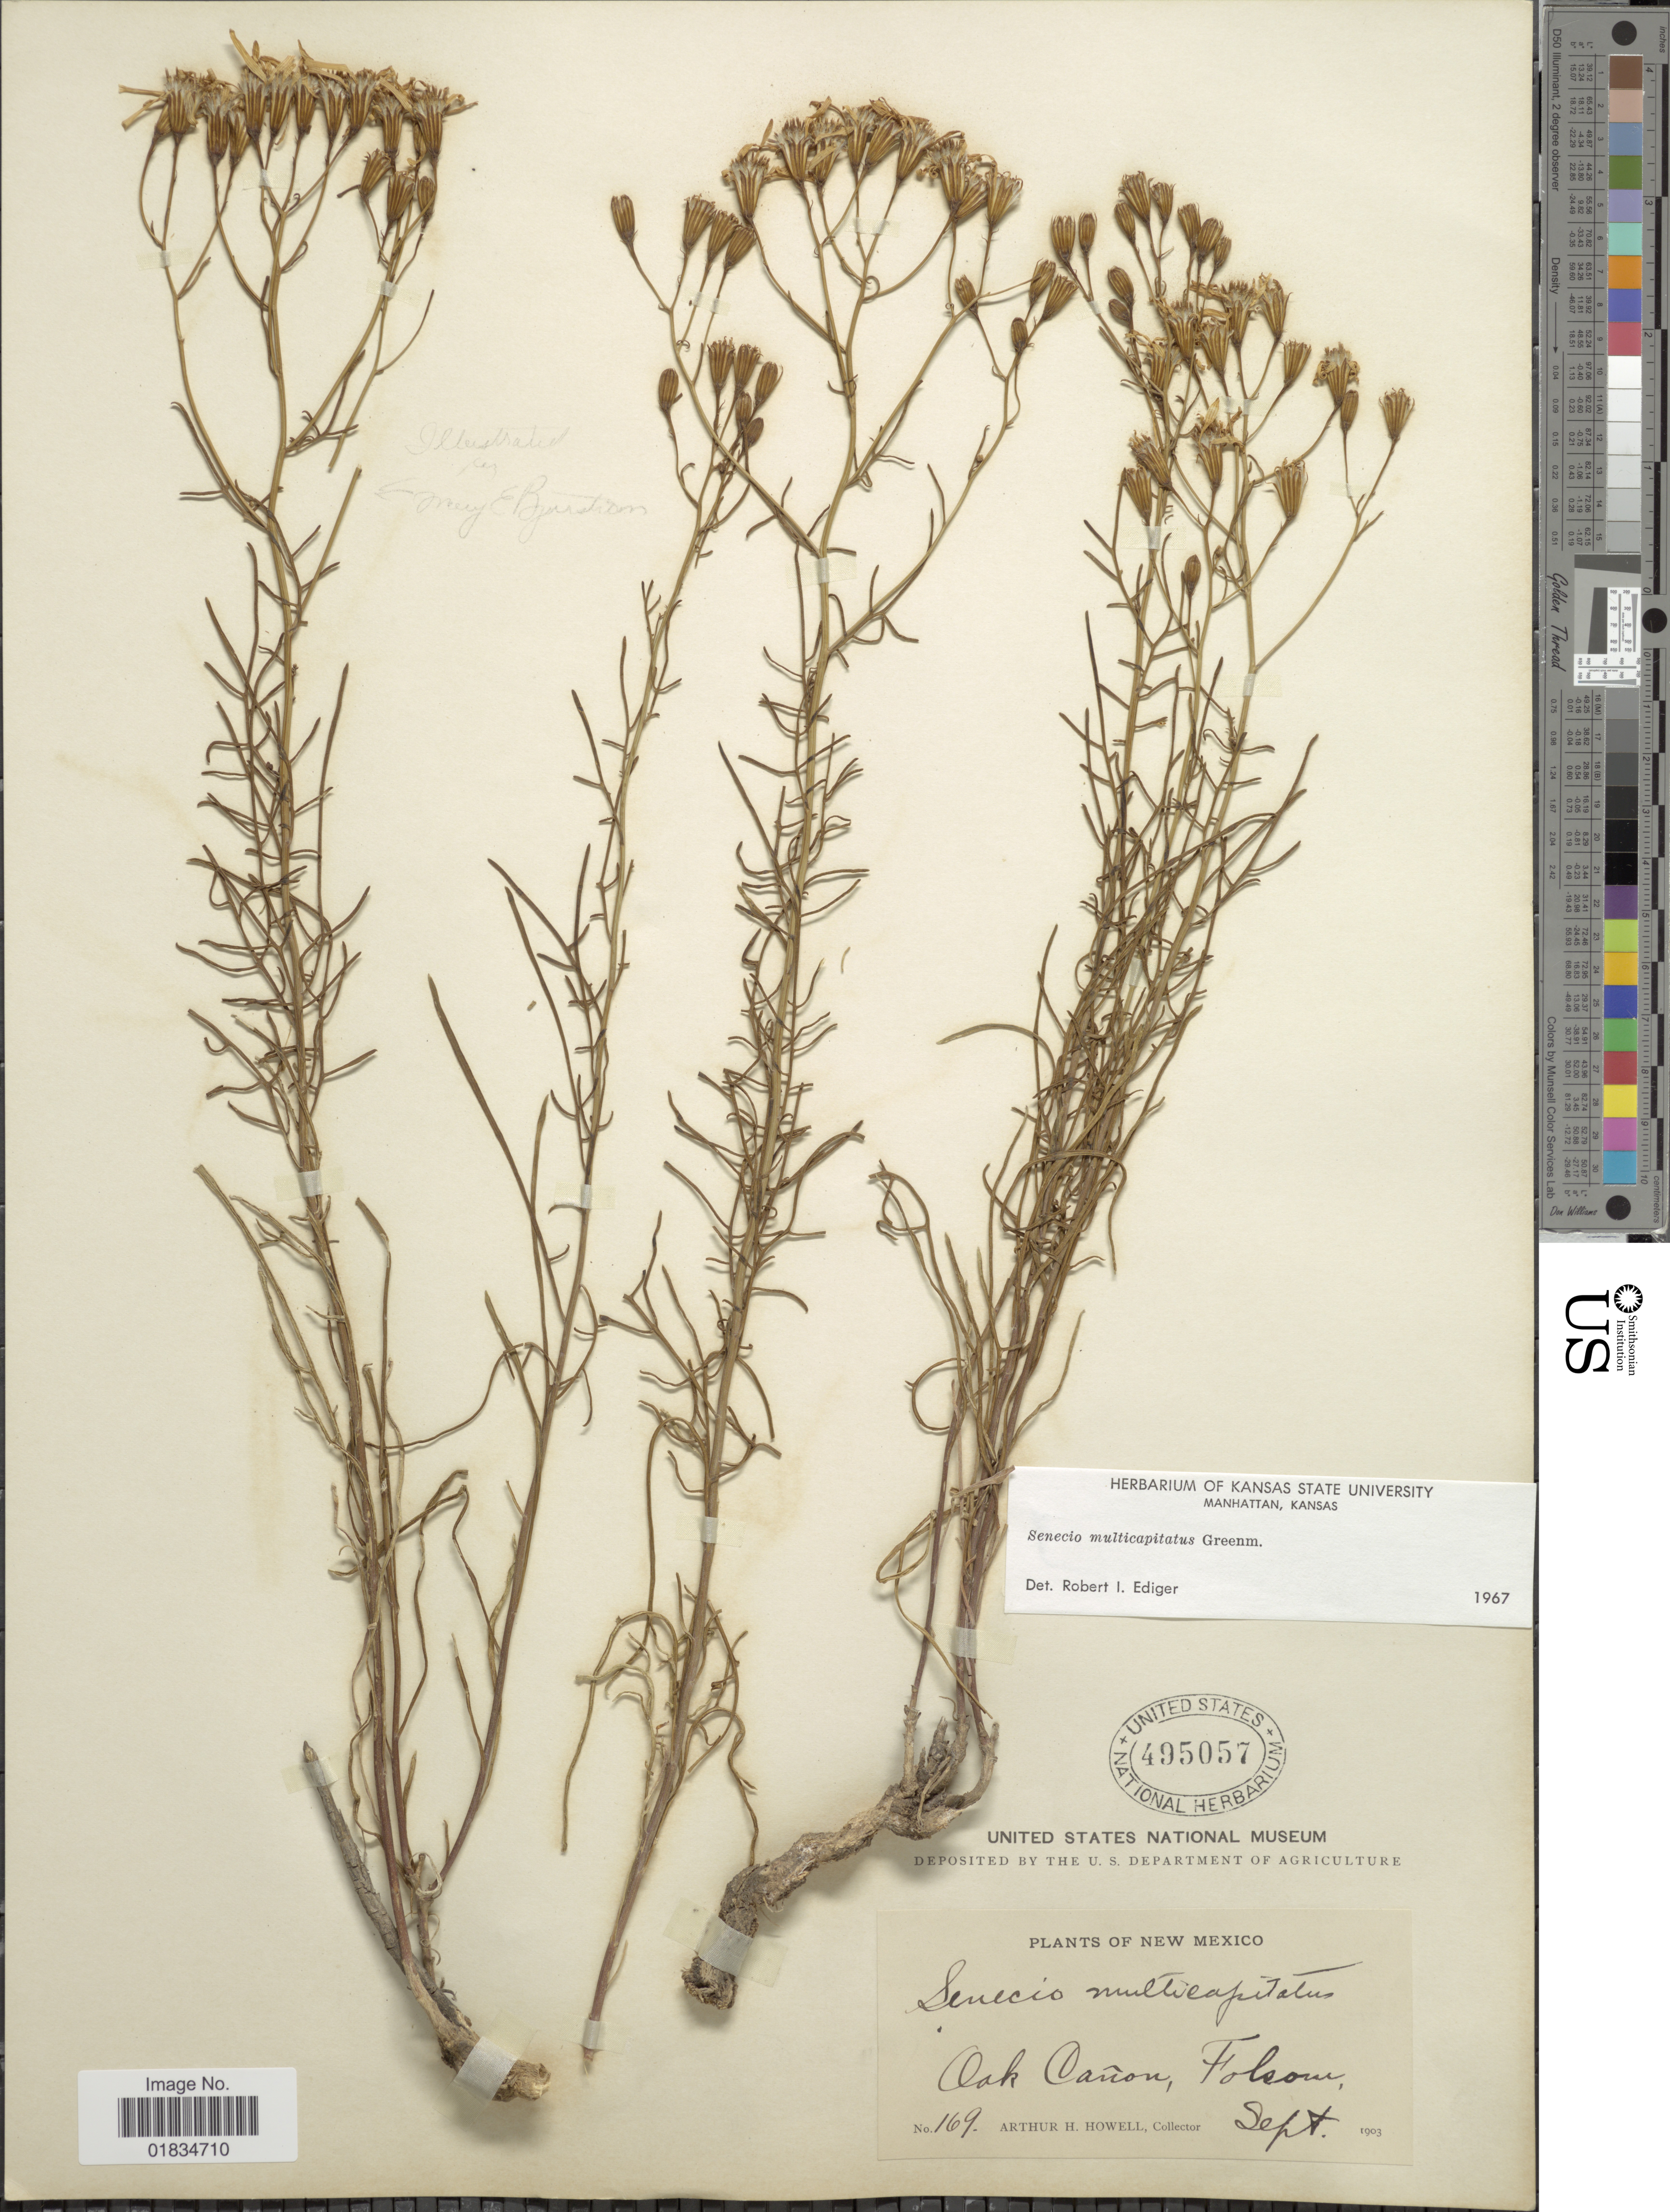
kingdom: Plantae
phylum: Tracheophyta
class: Magnoliopsida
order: Asterales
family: Asteraceae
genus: Senecio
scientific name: Senecio multicapitatus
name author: Greenm.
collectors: A. H. Howell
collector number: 169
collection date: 1903-09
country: United States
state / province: New Mexico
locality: Oak Cañon, Folsom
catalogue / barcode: US 495057